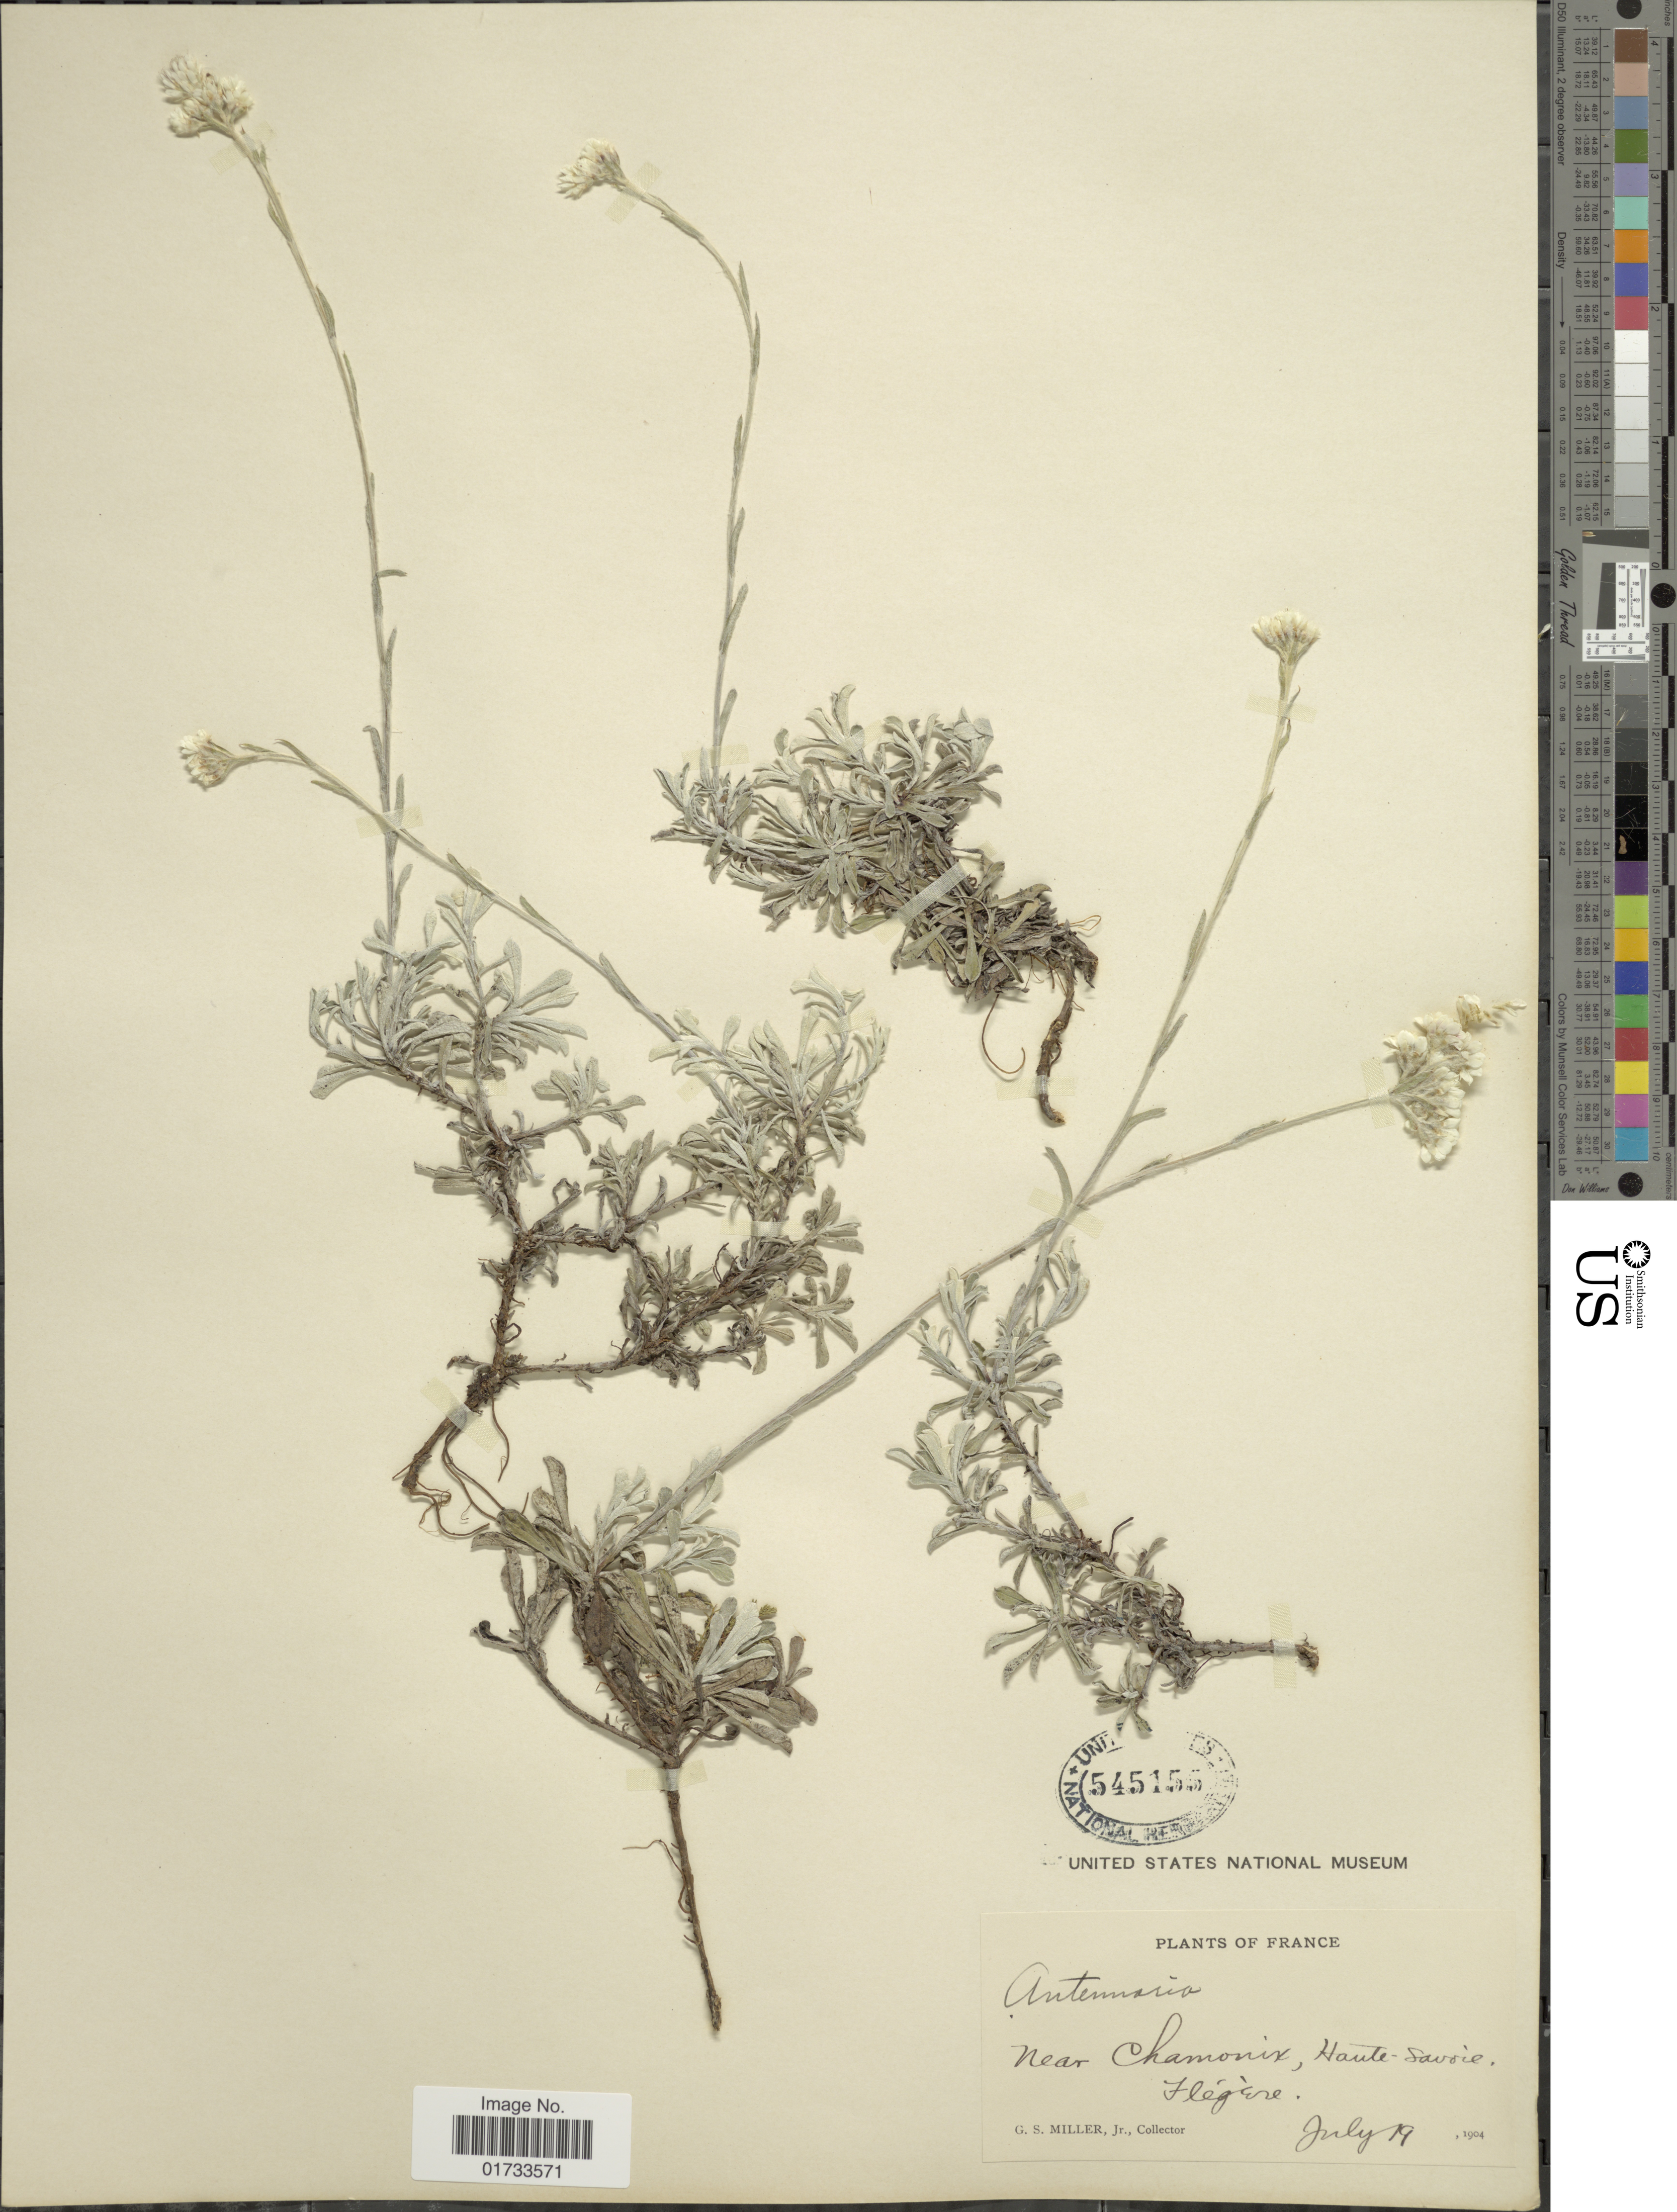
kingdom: Plantae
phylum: Tracheophyta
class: Magnoliopsida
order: Asterales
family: Asteraceae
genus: Antennaria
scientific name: Antennaria dioica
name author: (L.) Gaertn.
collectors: G. S. Miller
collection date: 1904-07-19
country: France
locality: Near Chamonix, Haute-Savoie, Flégére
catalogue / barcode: US 545155